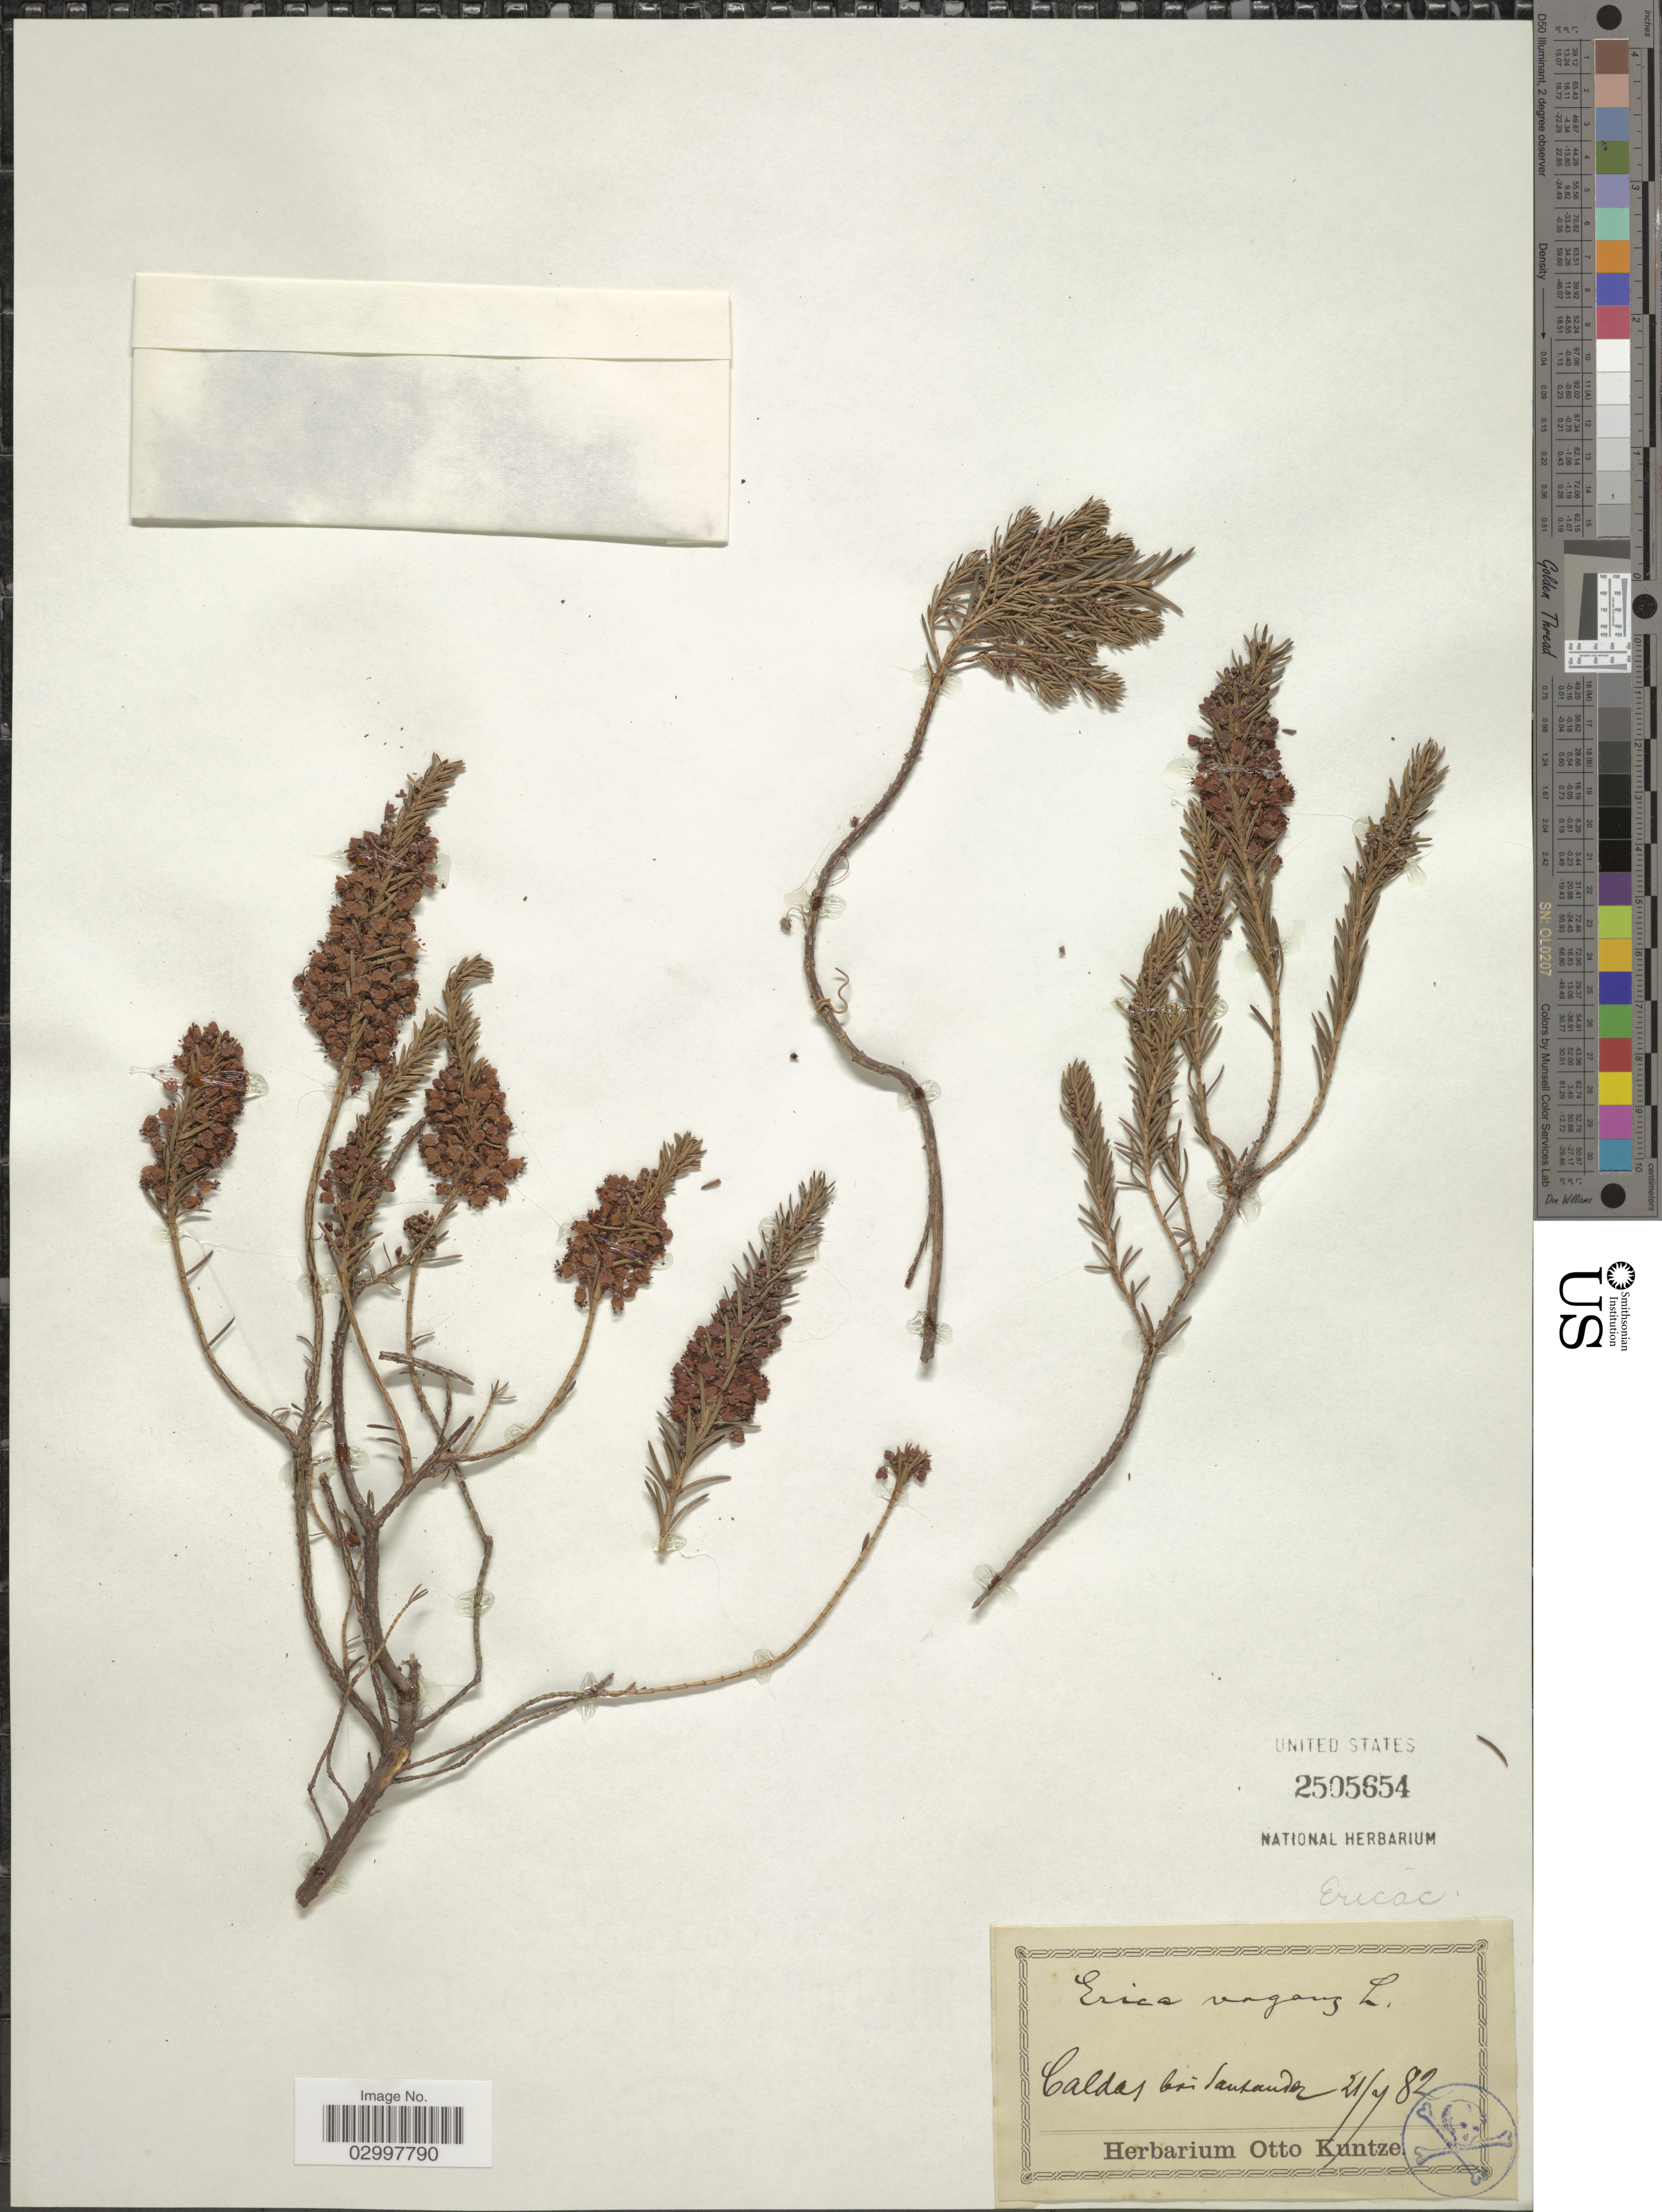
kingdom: Plantae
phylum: Tracheophyta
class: Magnoliopsida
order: Ericales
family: Ericaceae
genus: Erica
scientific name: Erica vagans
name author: L.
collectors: ex herb. Otto Kuntze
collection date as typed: Transcribed d/m/y: 21/7/82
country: Colombia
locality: Caldas bei Santander.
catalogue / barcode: US 2505654